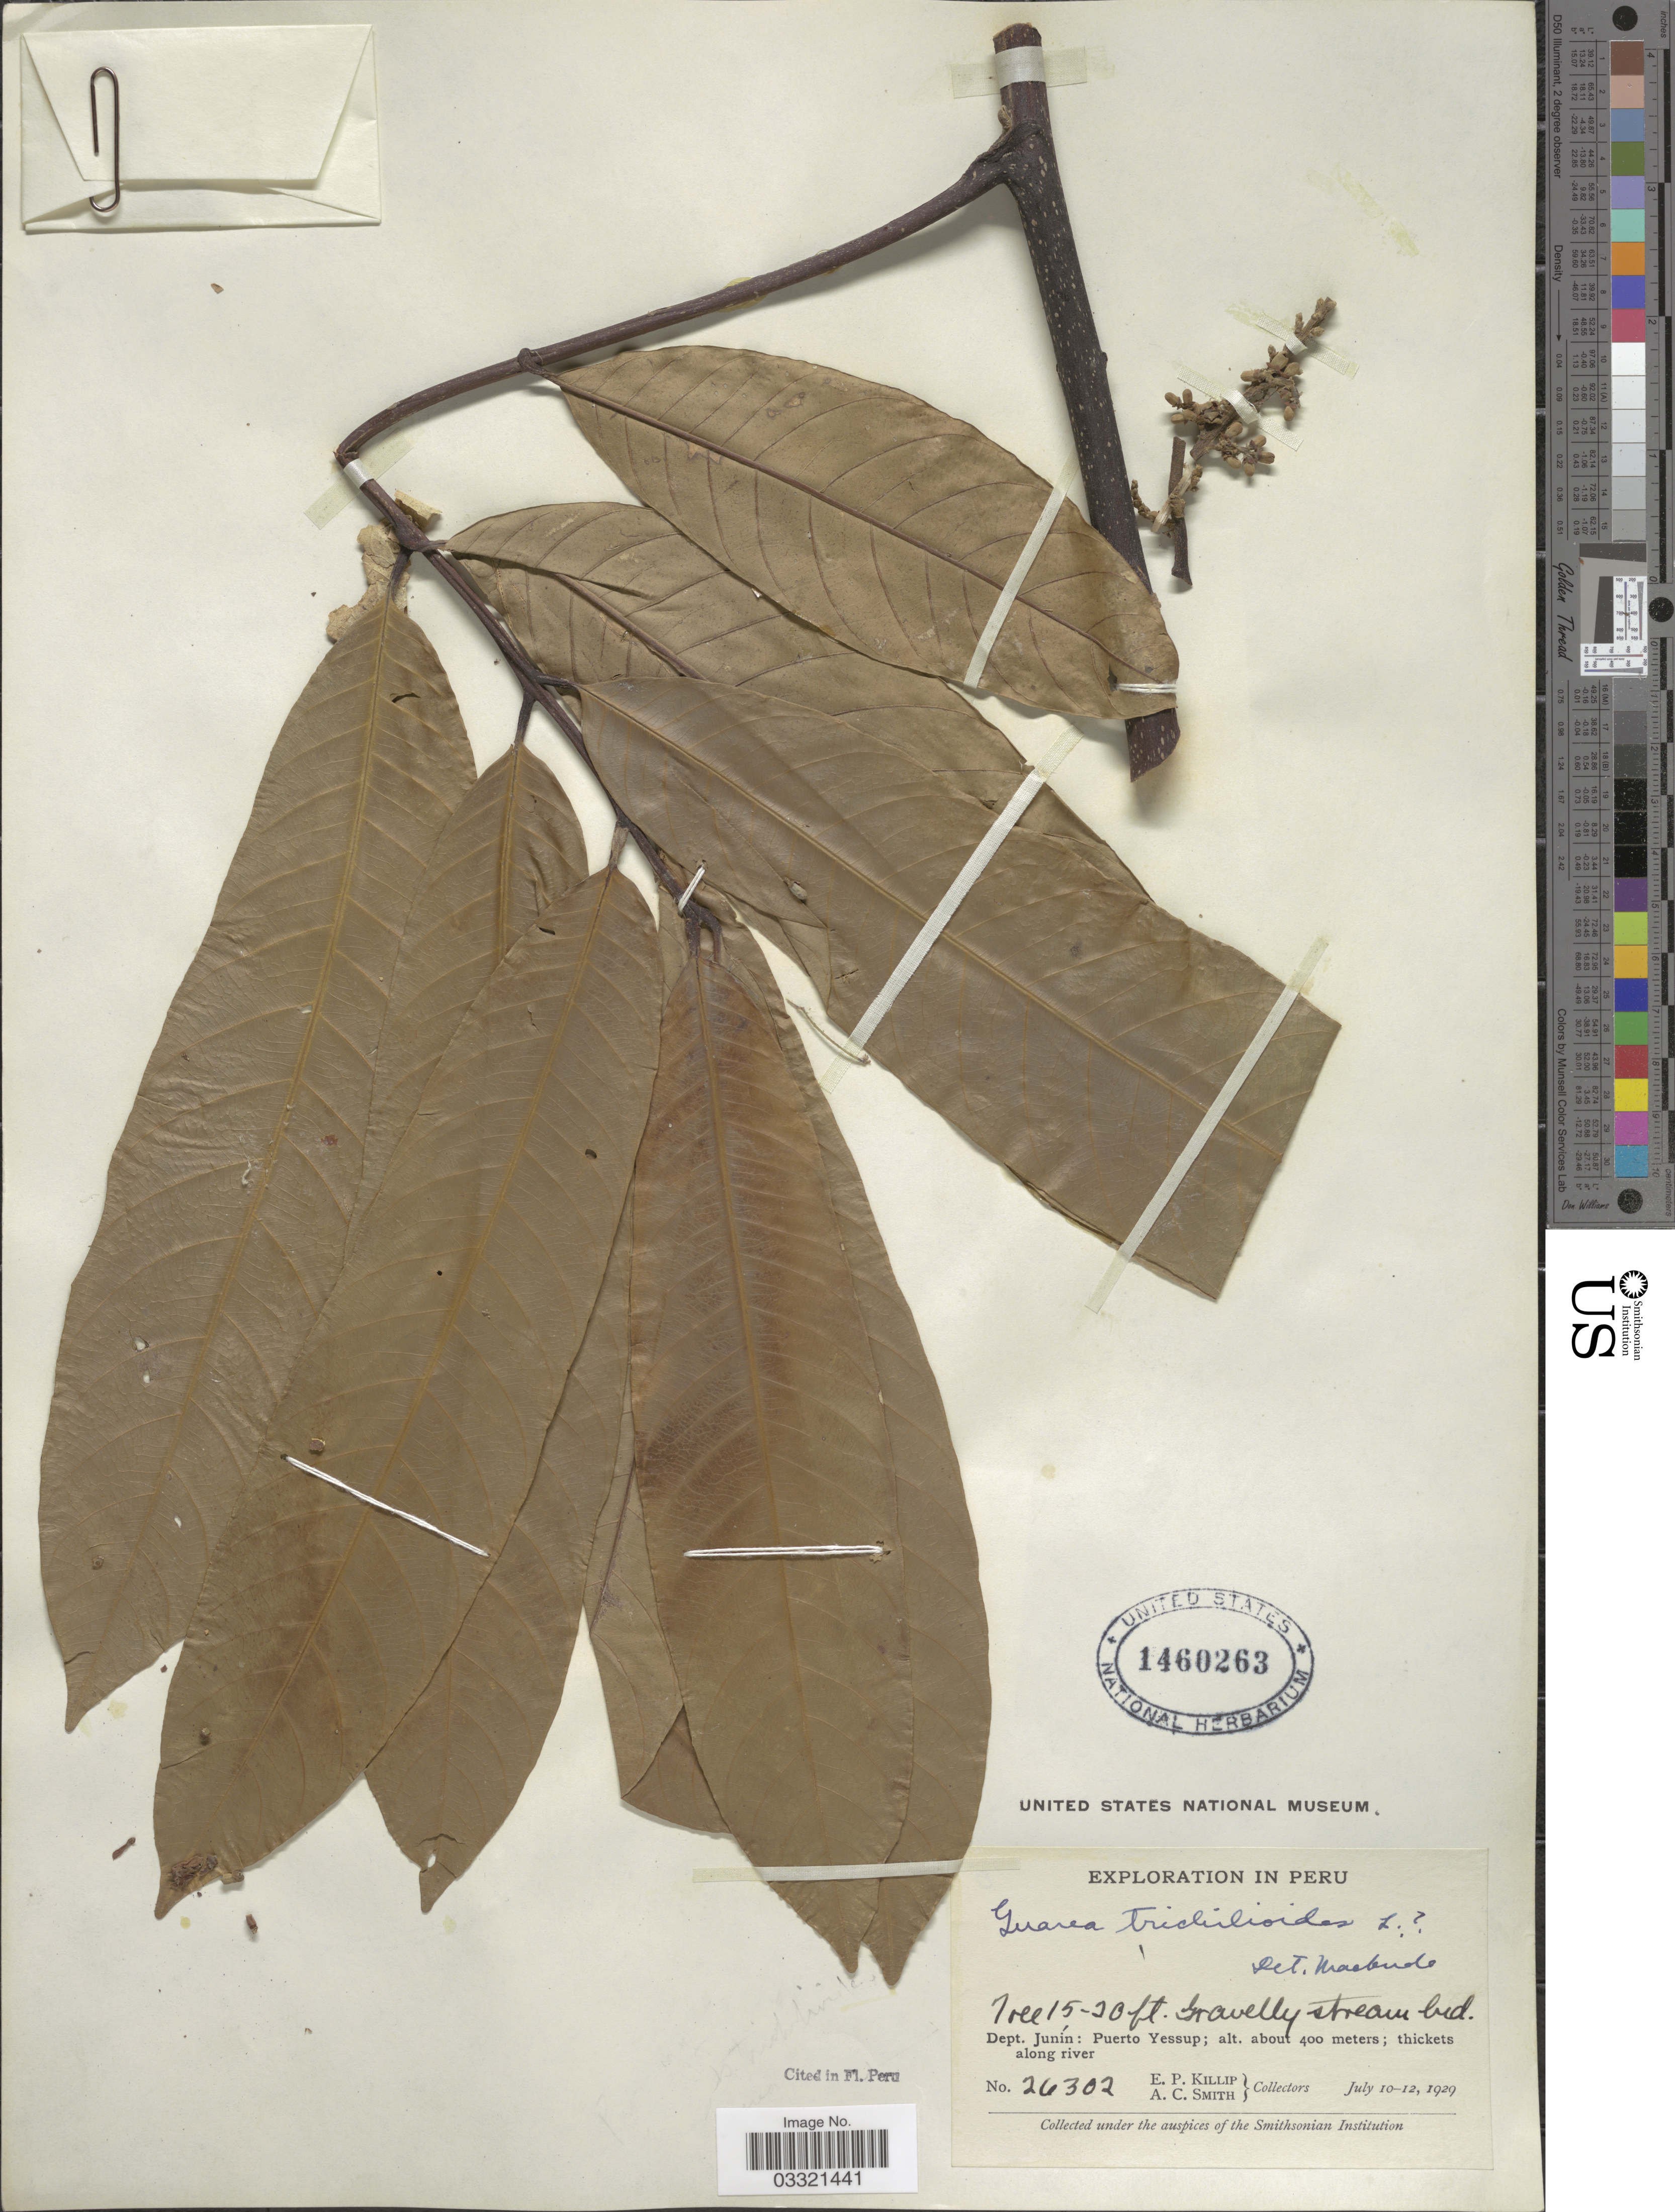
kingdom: Plantae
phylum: Tracheophyta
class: Magnoliopsida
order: Sapindales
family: Meliaceae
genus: Guarea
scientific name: Guarea guidonia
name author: (L.) Sleumer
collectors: E. P. Killip & A. C. Smith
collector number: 26302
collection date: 1929-07-10/1929-07-12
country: Peru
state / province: Junín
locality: Dept. Junín: Puerto Yessup.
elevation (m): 400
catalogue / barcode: US 1460263